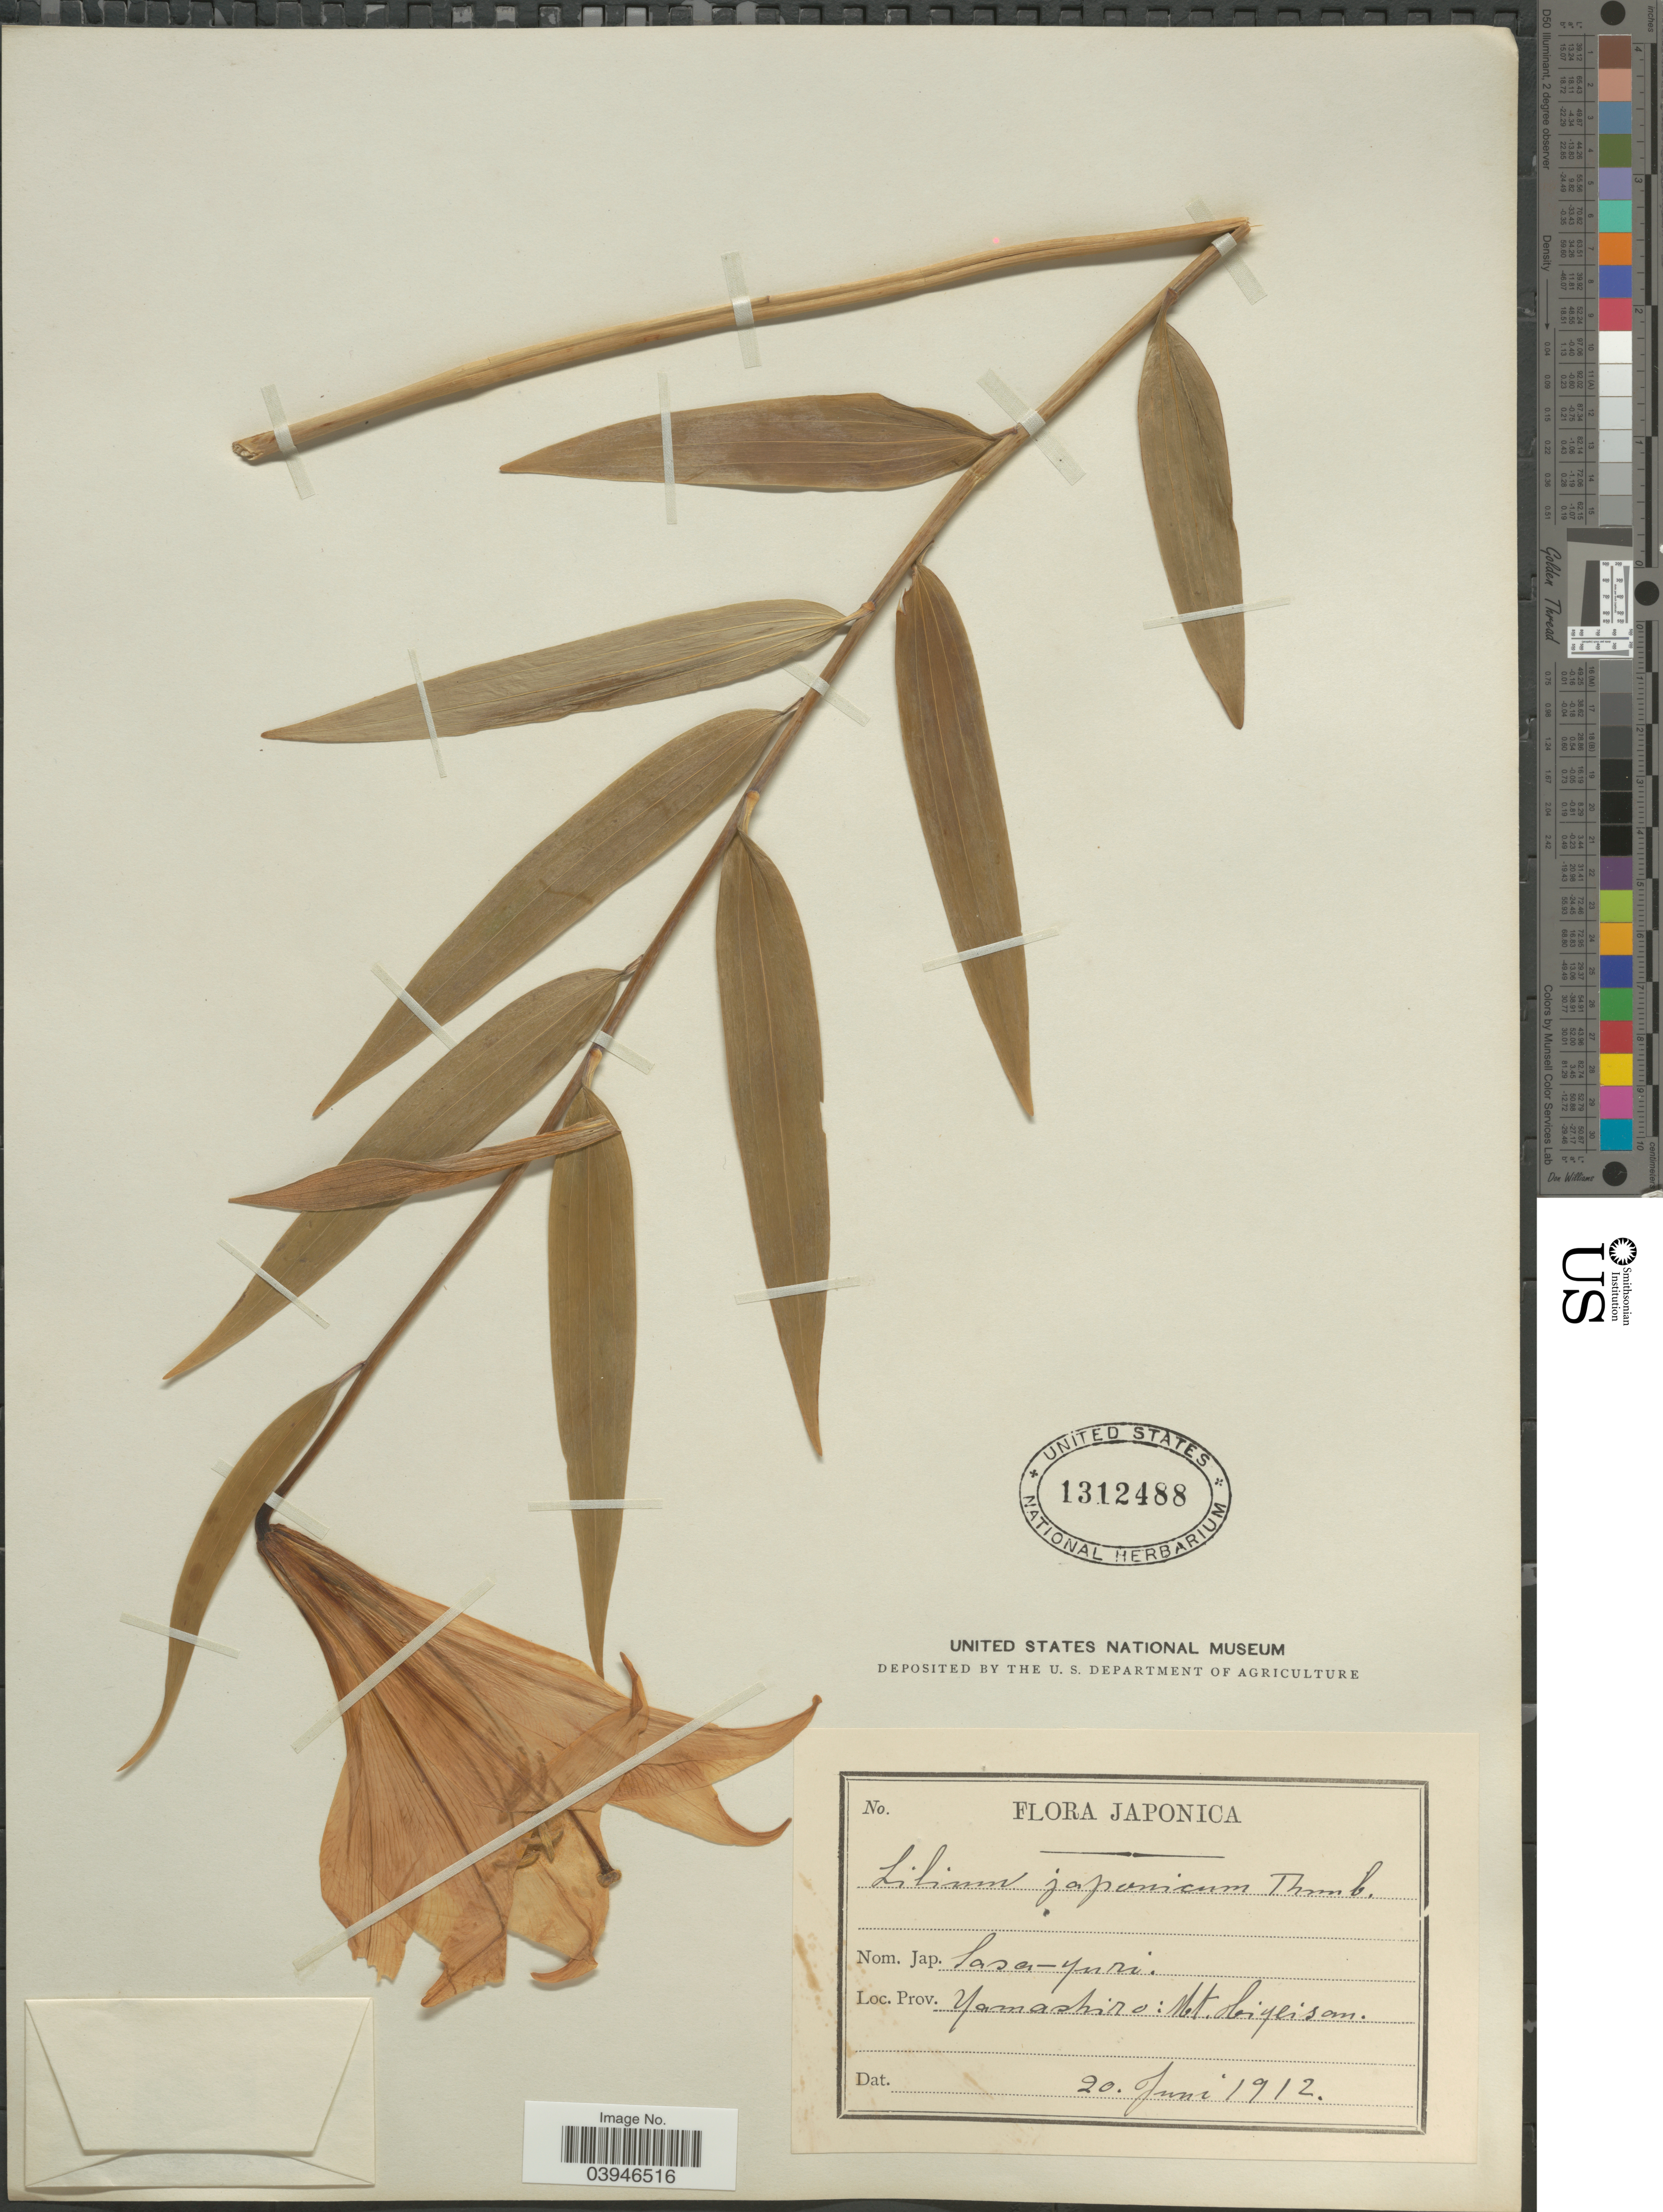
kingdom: Plantae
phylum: Tracheophyta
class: Liliopsida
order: Liliales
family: Liliaceae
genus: Lilium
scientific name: Lilium japonicum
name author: Thunb.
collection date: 1912-06-20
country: Japan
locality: Prov. Yamashiro: Mt. Haigeisan.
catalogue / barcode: US 1312488